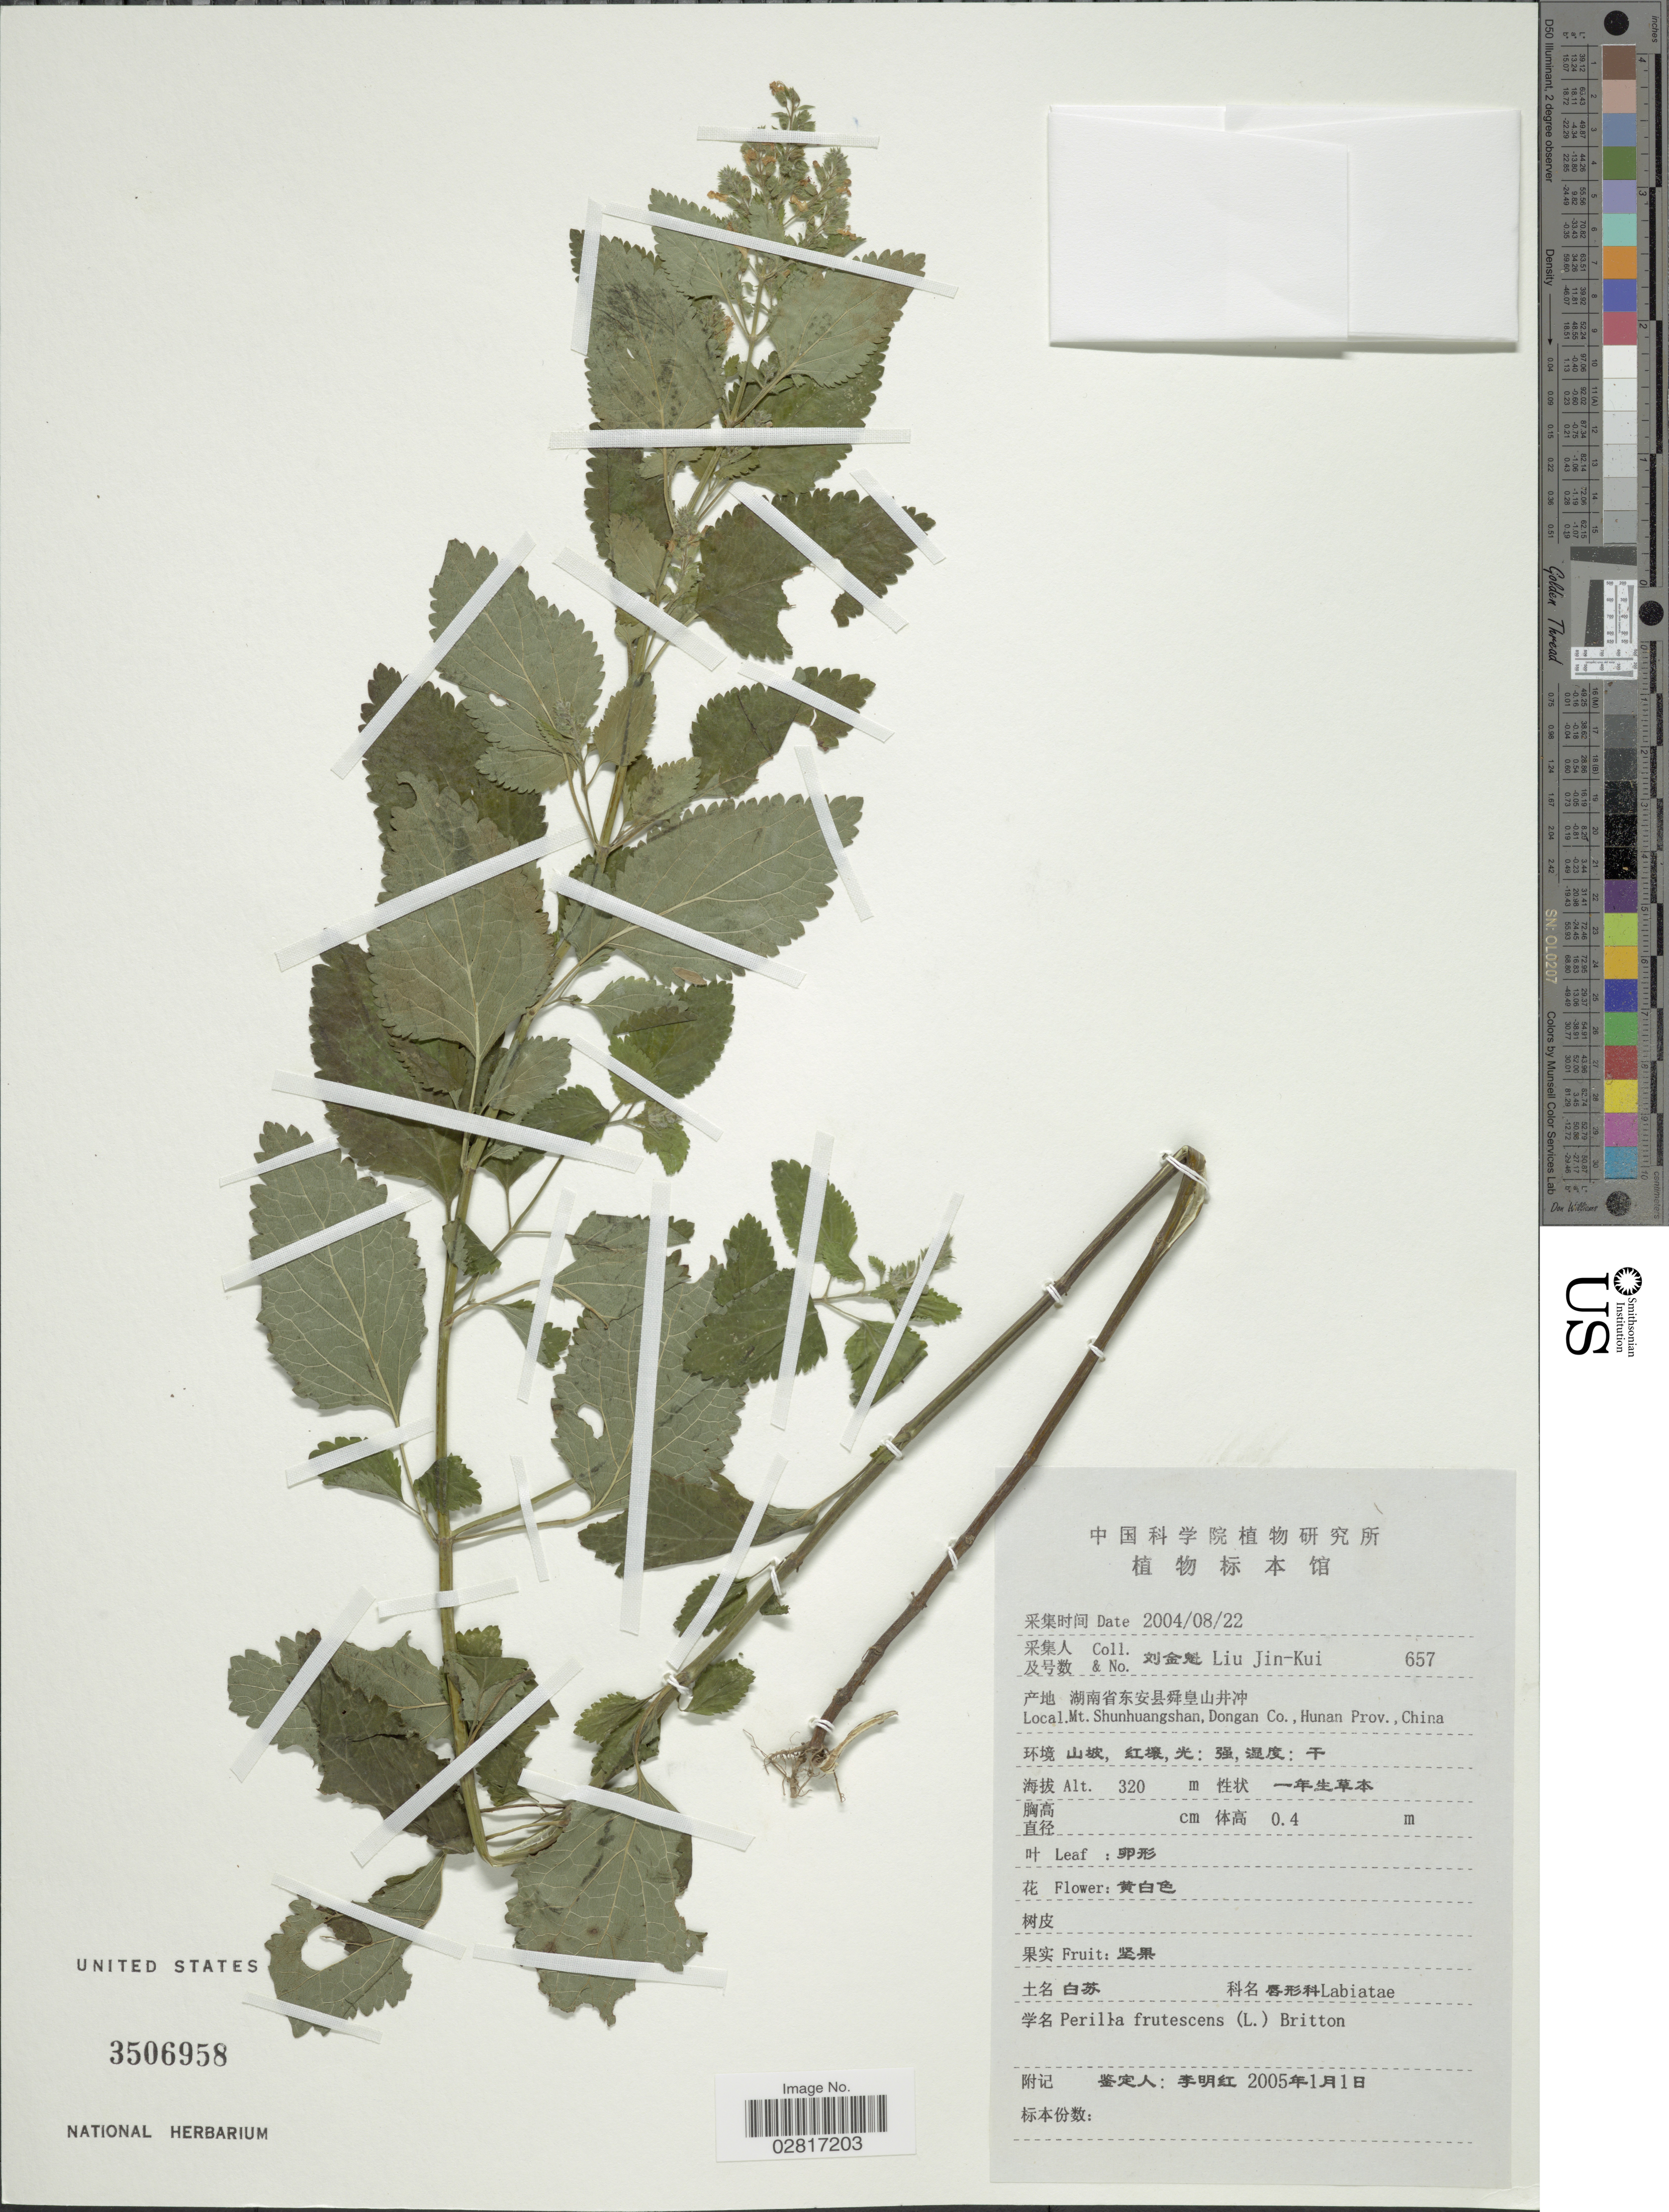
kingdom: Plantae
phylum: Tracheophyta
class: Magnoliopsida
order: Lamiales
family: Lamiaceae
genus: Perilla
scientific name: Perilla frutescens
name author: (L.) Britton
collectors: Liu Jin-Kui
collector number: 657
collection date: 2004-08-22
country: China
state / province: Hunan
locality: Mt. Shunhuangshan, Dongan Co.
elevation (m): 320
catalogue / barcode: US 3506958